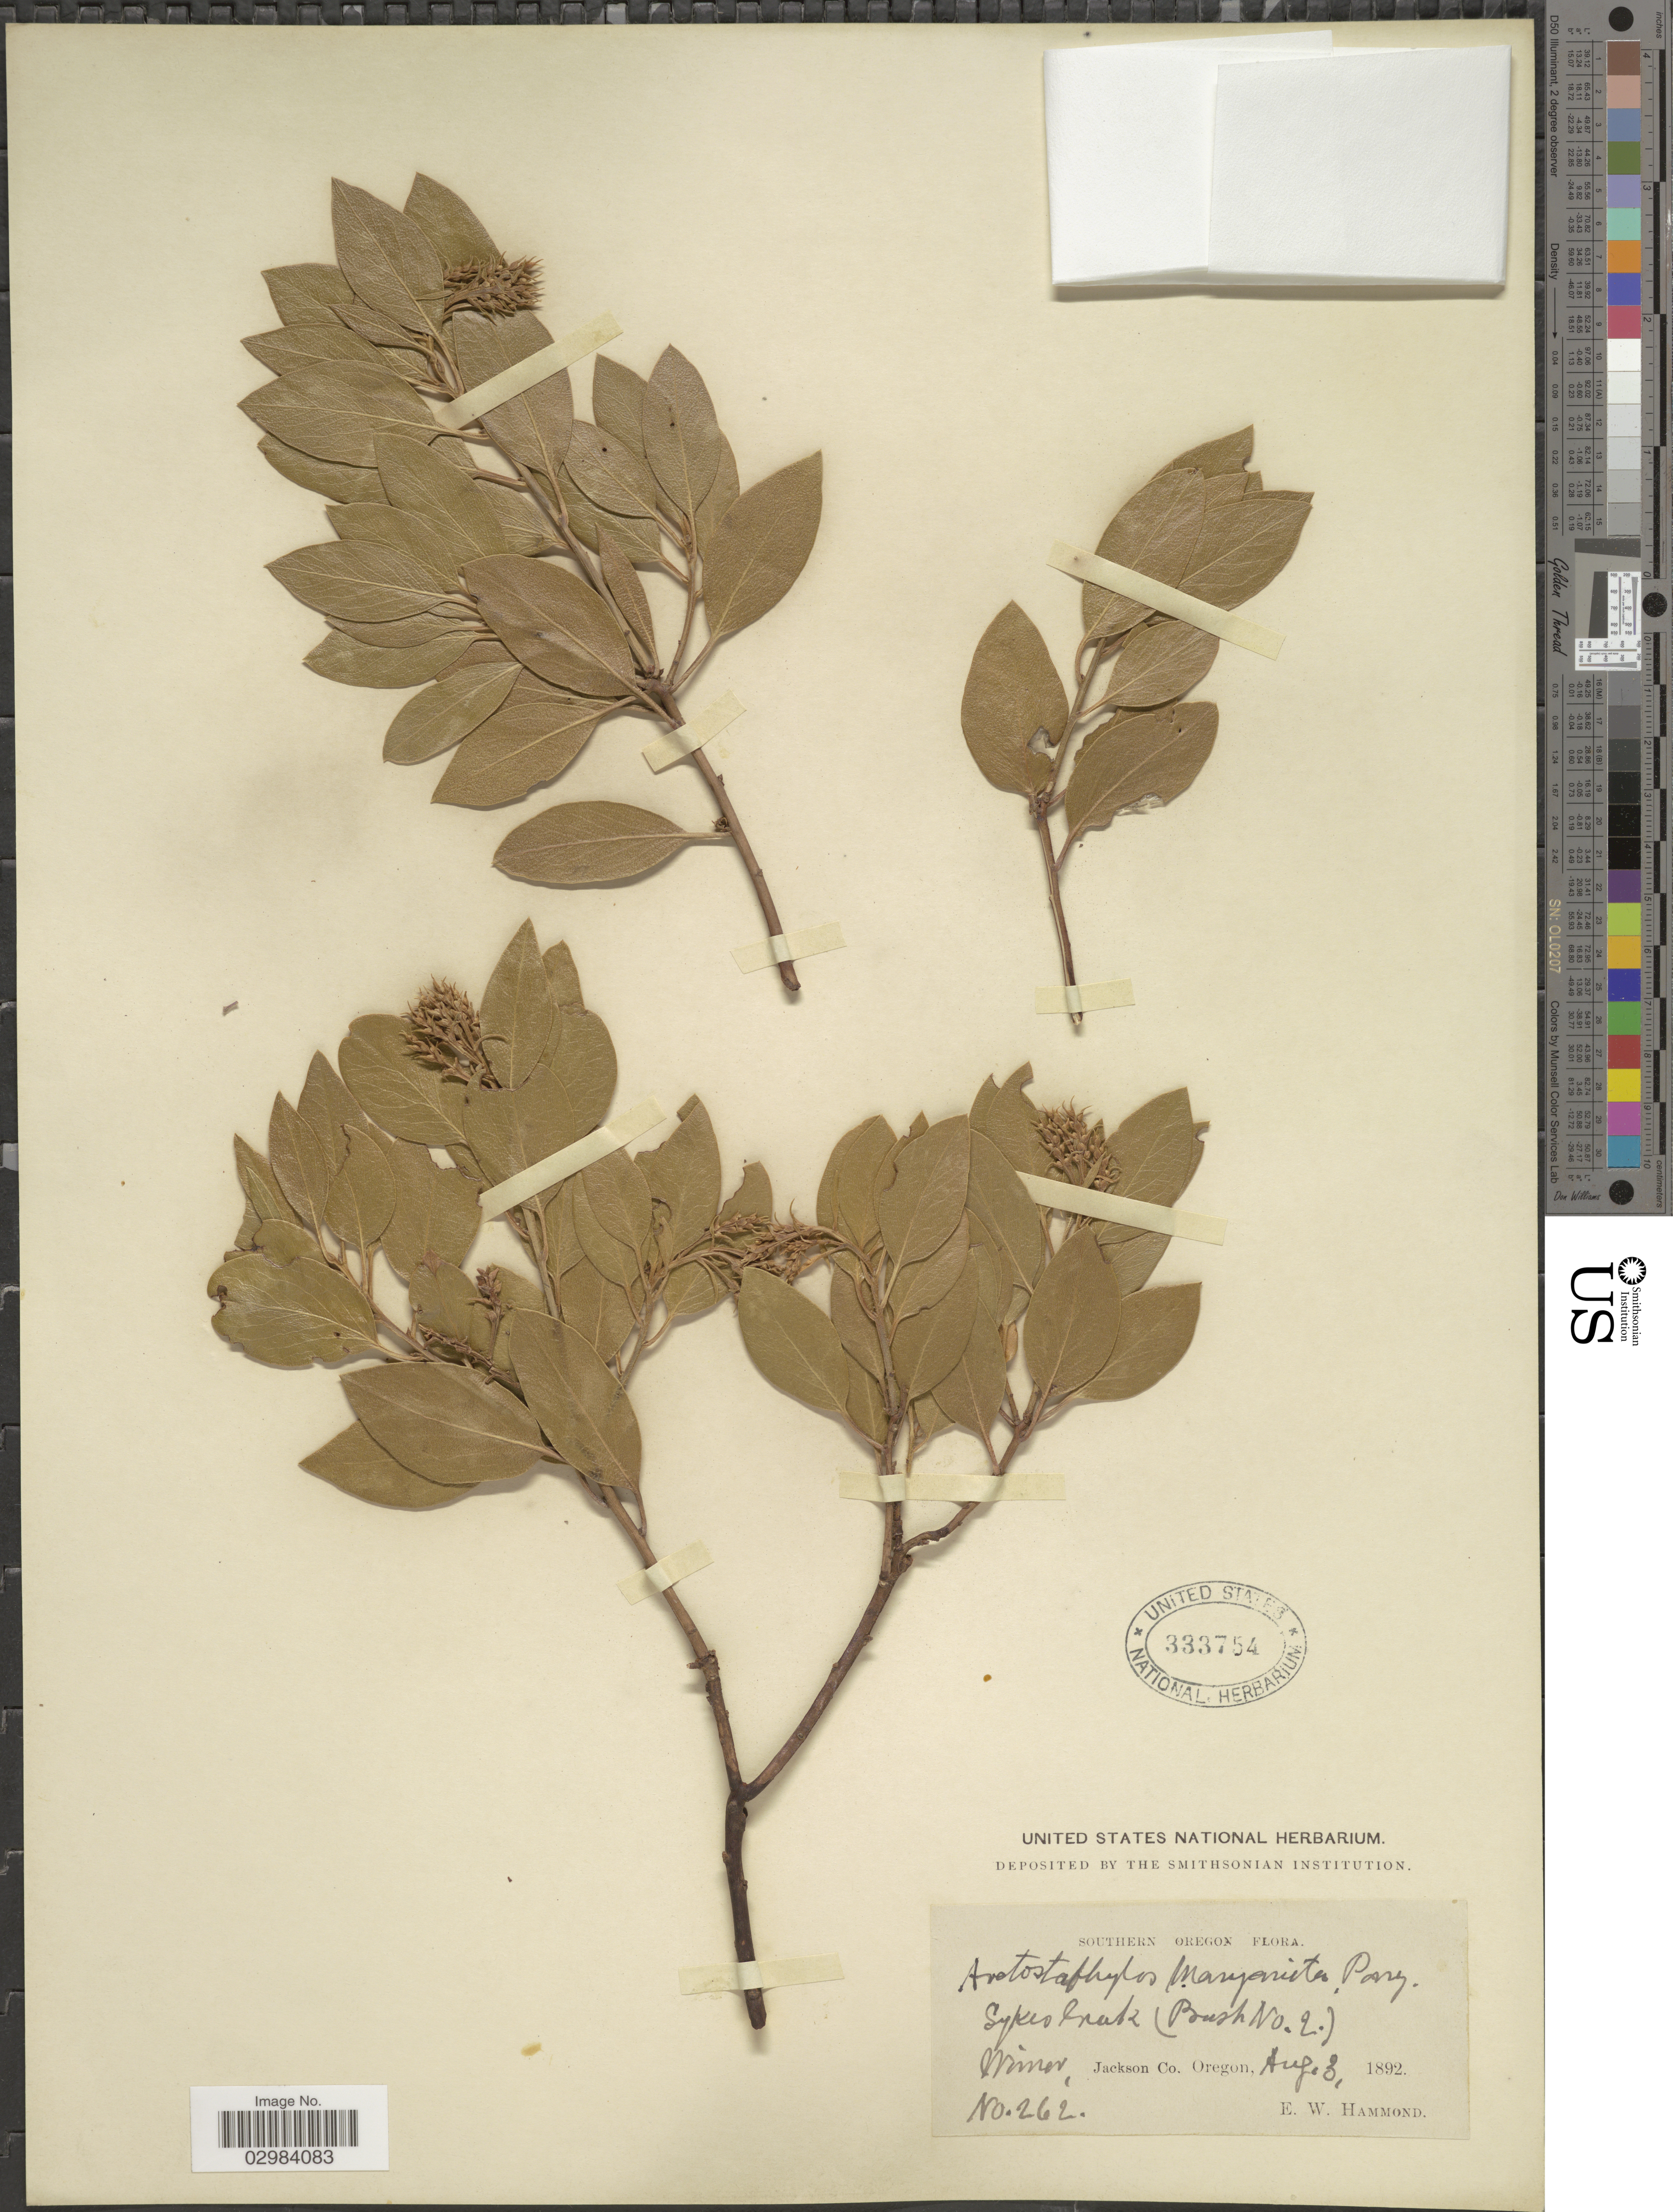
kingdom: Plantae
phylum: Tracheophyta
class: Magnoliopsida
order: Ericales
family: Ericaceae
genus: Arctostaphylos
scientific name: Arctostaphylos manzanita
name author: Parry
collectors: E. Hammond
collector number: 262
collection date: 1892-08-03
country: United States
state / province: Oregon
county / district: Jackson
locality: Southern Oregon, Sykes Creek (Bush No. 2), Wimer, Jackson Co.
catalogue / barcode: US 333754